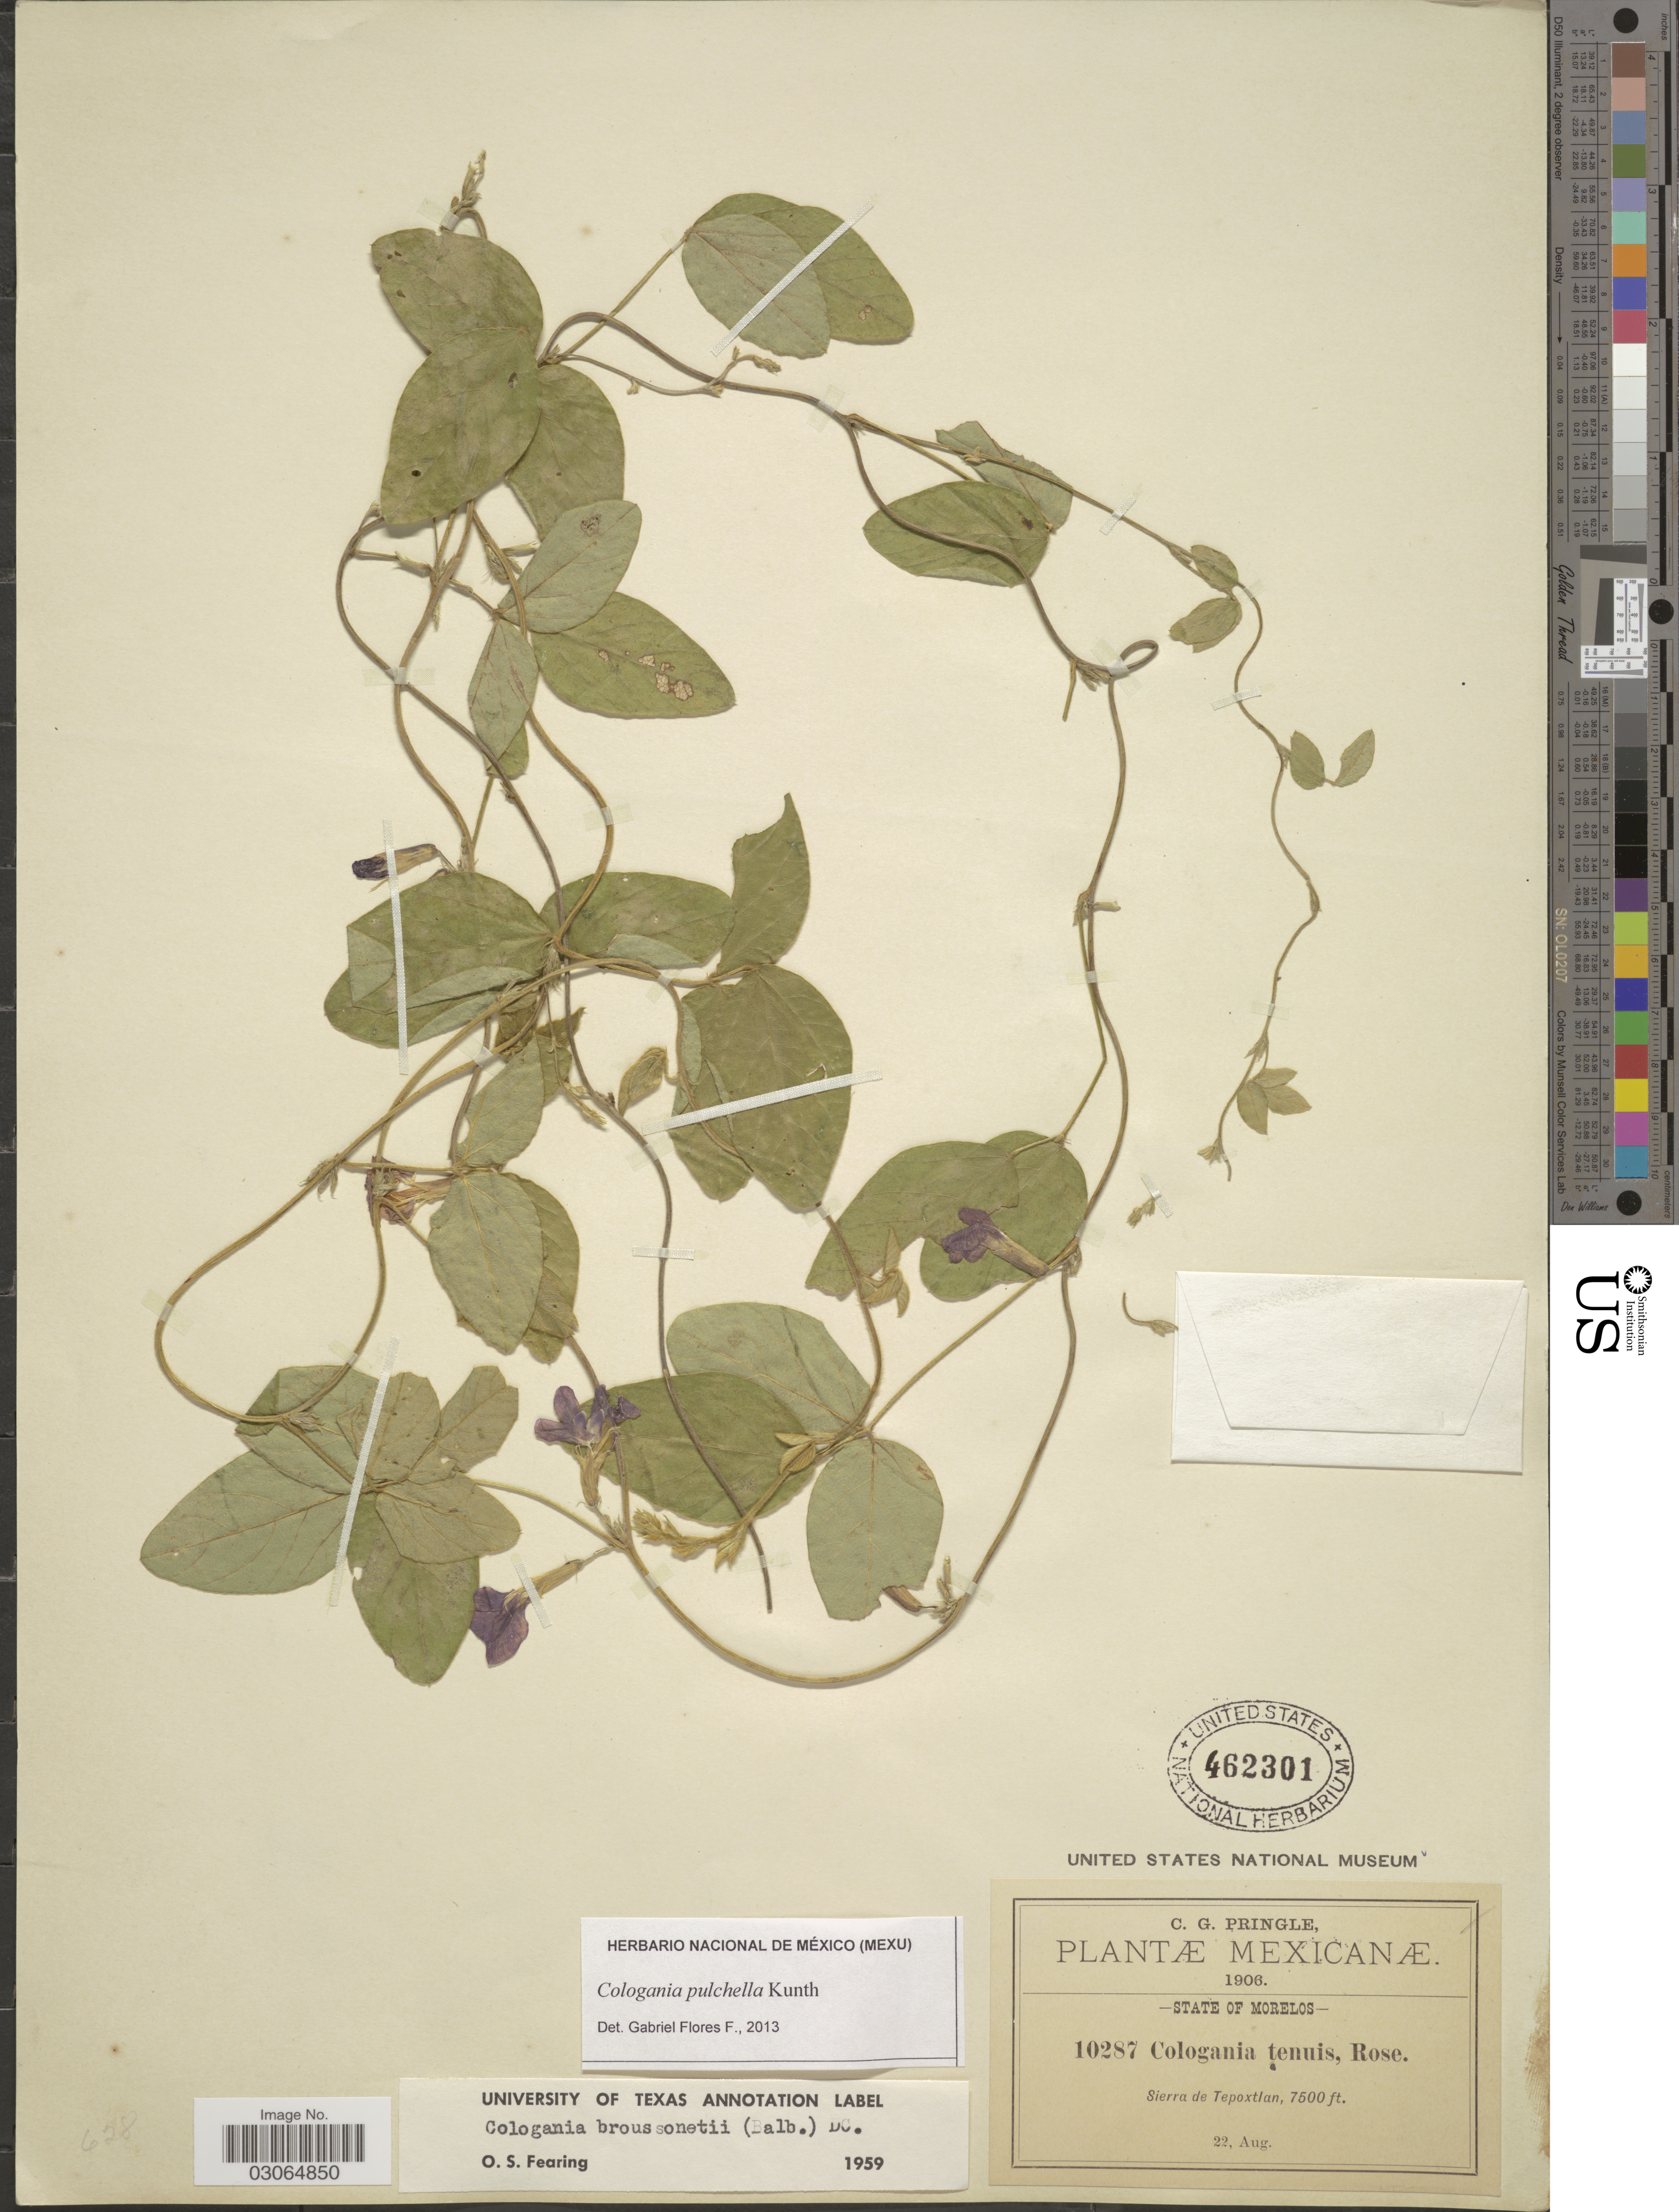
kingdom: Plantae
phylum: Tracheophyta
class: Magnoliopsida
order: Fabales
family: Fabaceae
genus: Cologania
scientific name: Cologania broussonetii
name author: (Balb.) DC.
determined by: Fearing, O. S.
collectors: C. G. Pringle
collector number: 10287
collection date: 1906-08-22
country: Mexico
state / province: Morelos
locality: Sierra de Tepoxtlan.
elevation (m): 2286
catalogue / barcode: US 462301